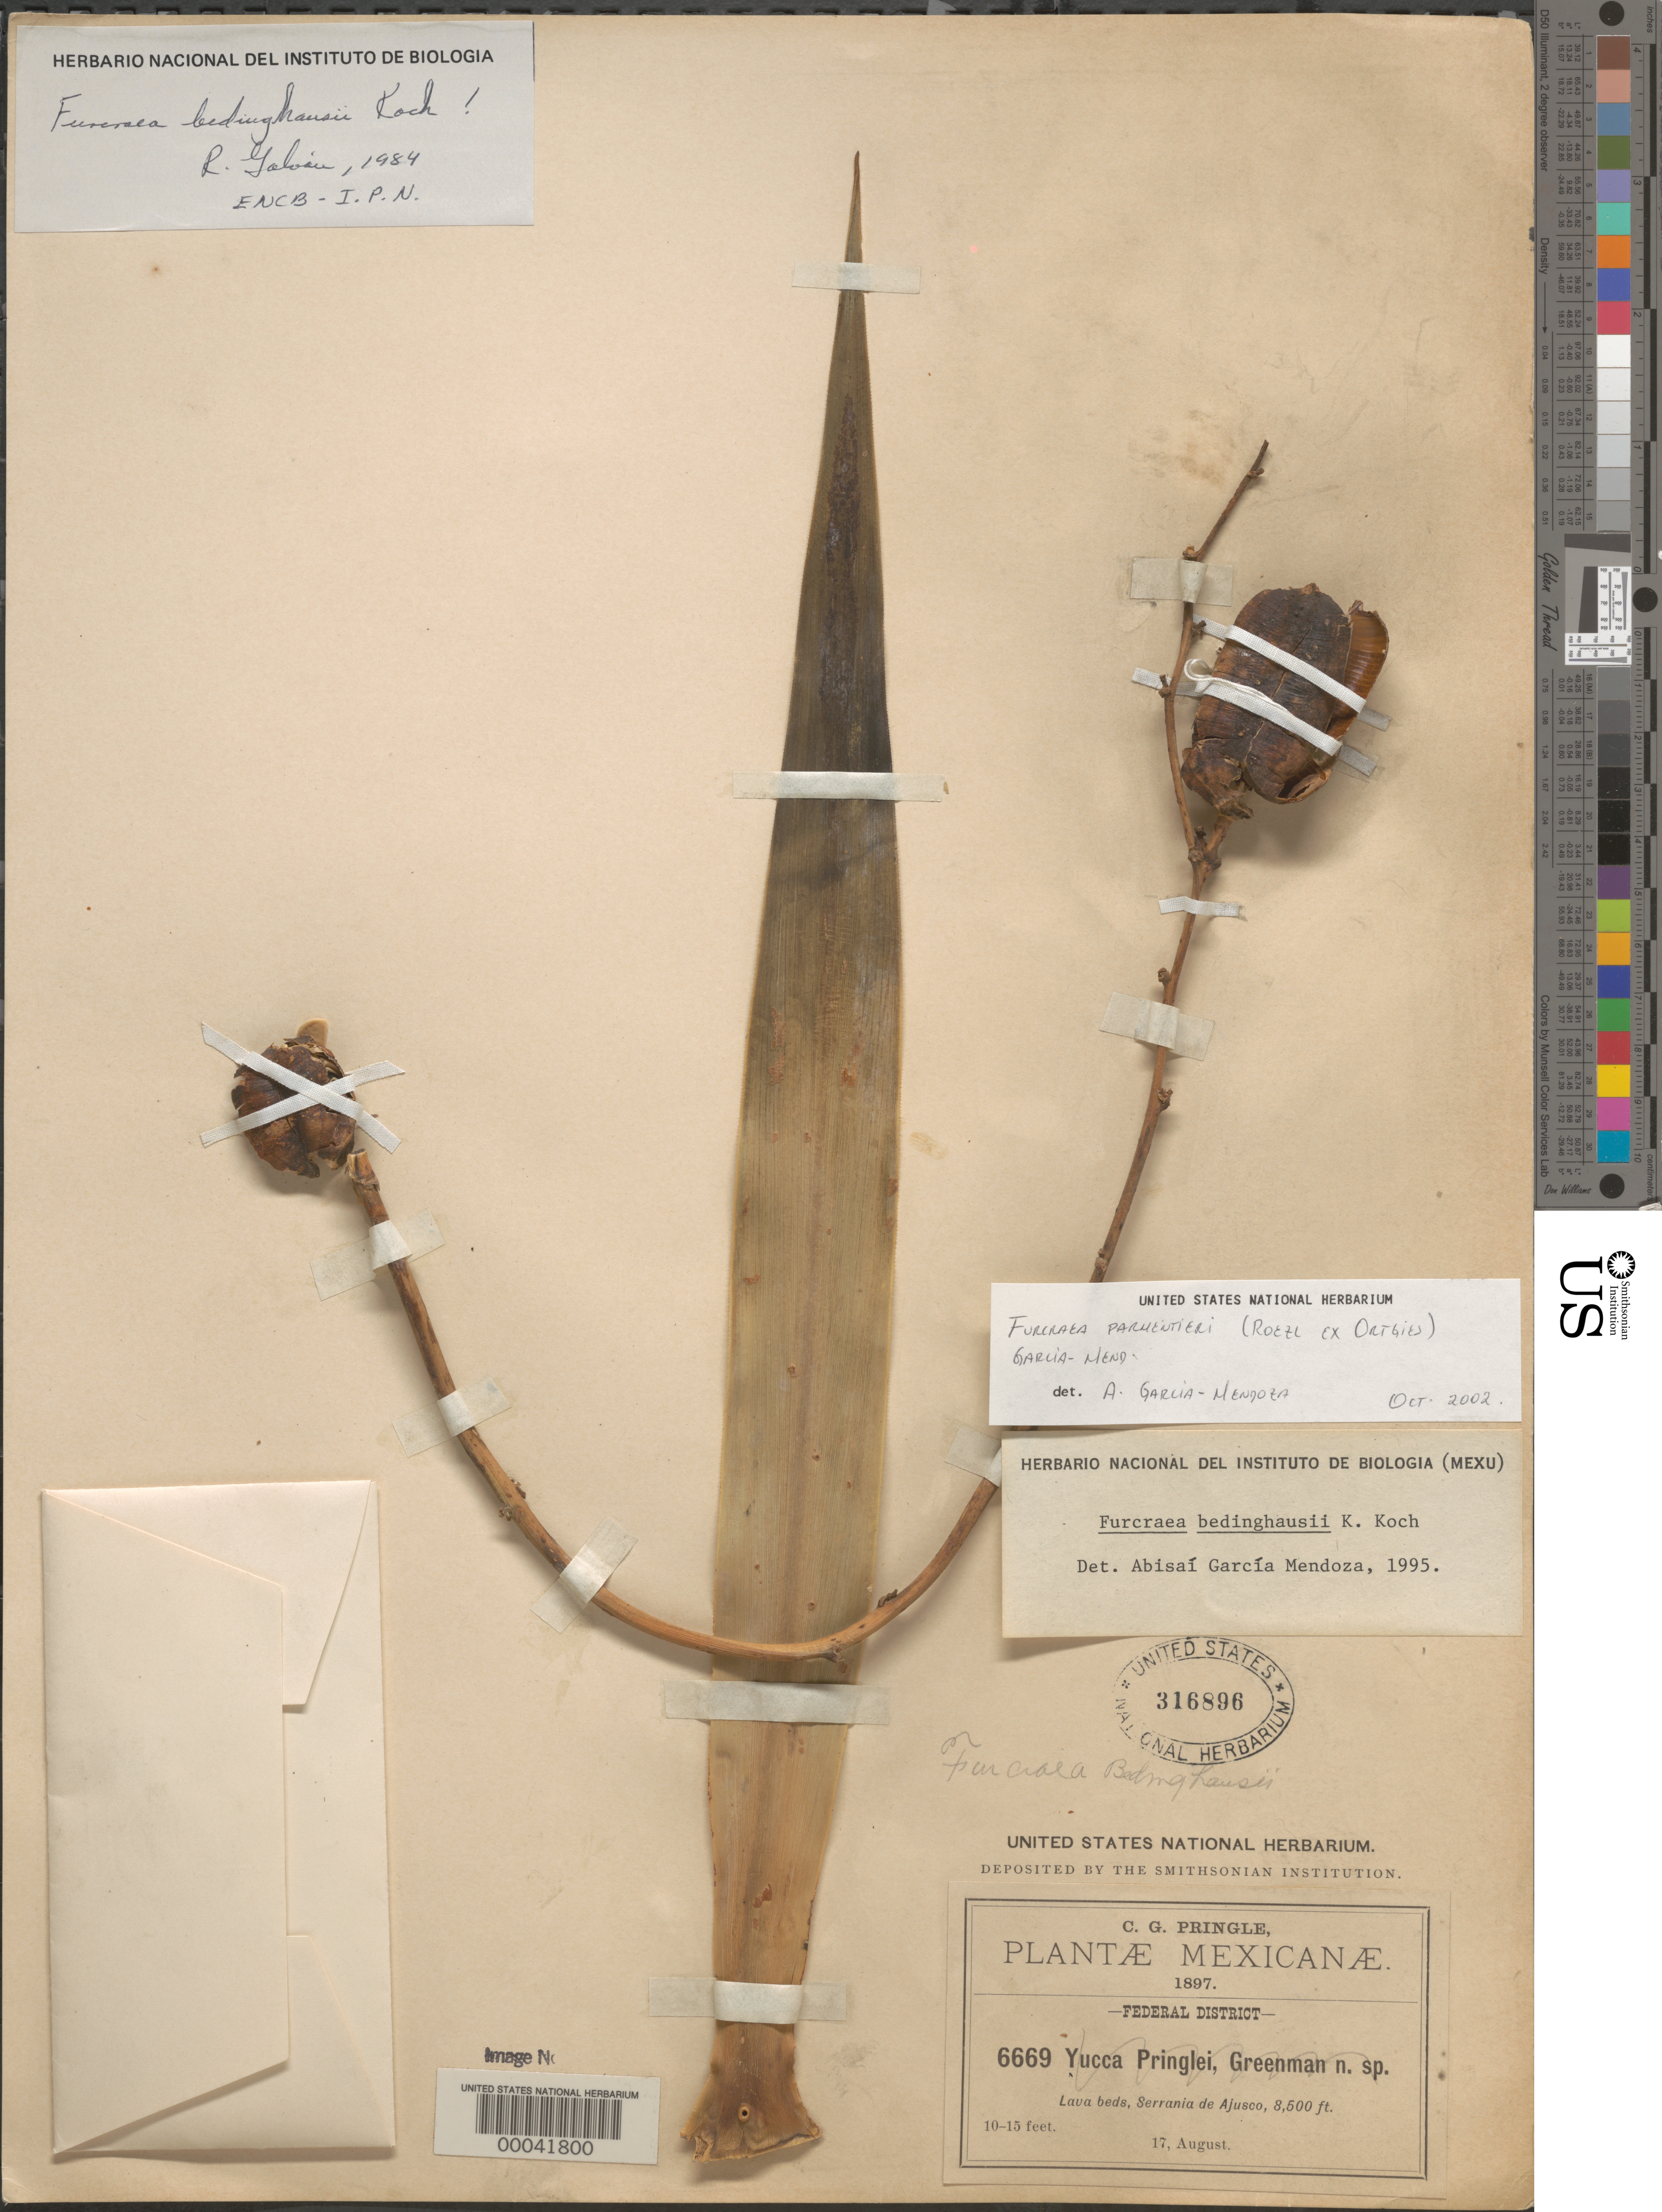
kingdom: Plantae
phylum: Tracheophyta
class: Liliopsida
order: Asparagales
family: Asparagaceae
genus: Furcraea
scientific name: Furcraea parmentieri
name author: (Roezl) García-Mend.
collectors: C. G. Pringle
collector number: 6669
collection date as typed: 17 Aug 1897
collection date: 1897-08-17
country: Mexico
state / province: Distrito Federal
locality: Serriania de Ajusco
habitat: Lava beds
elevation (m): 2591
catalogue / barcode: US 316896